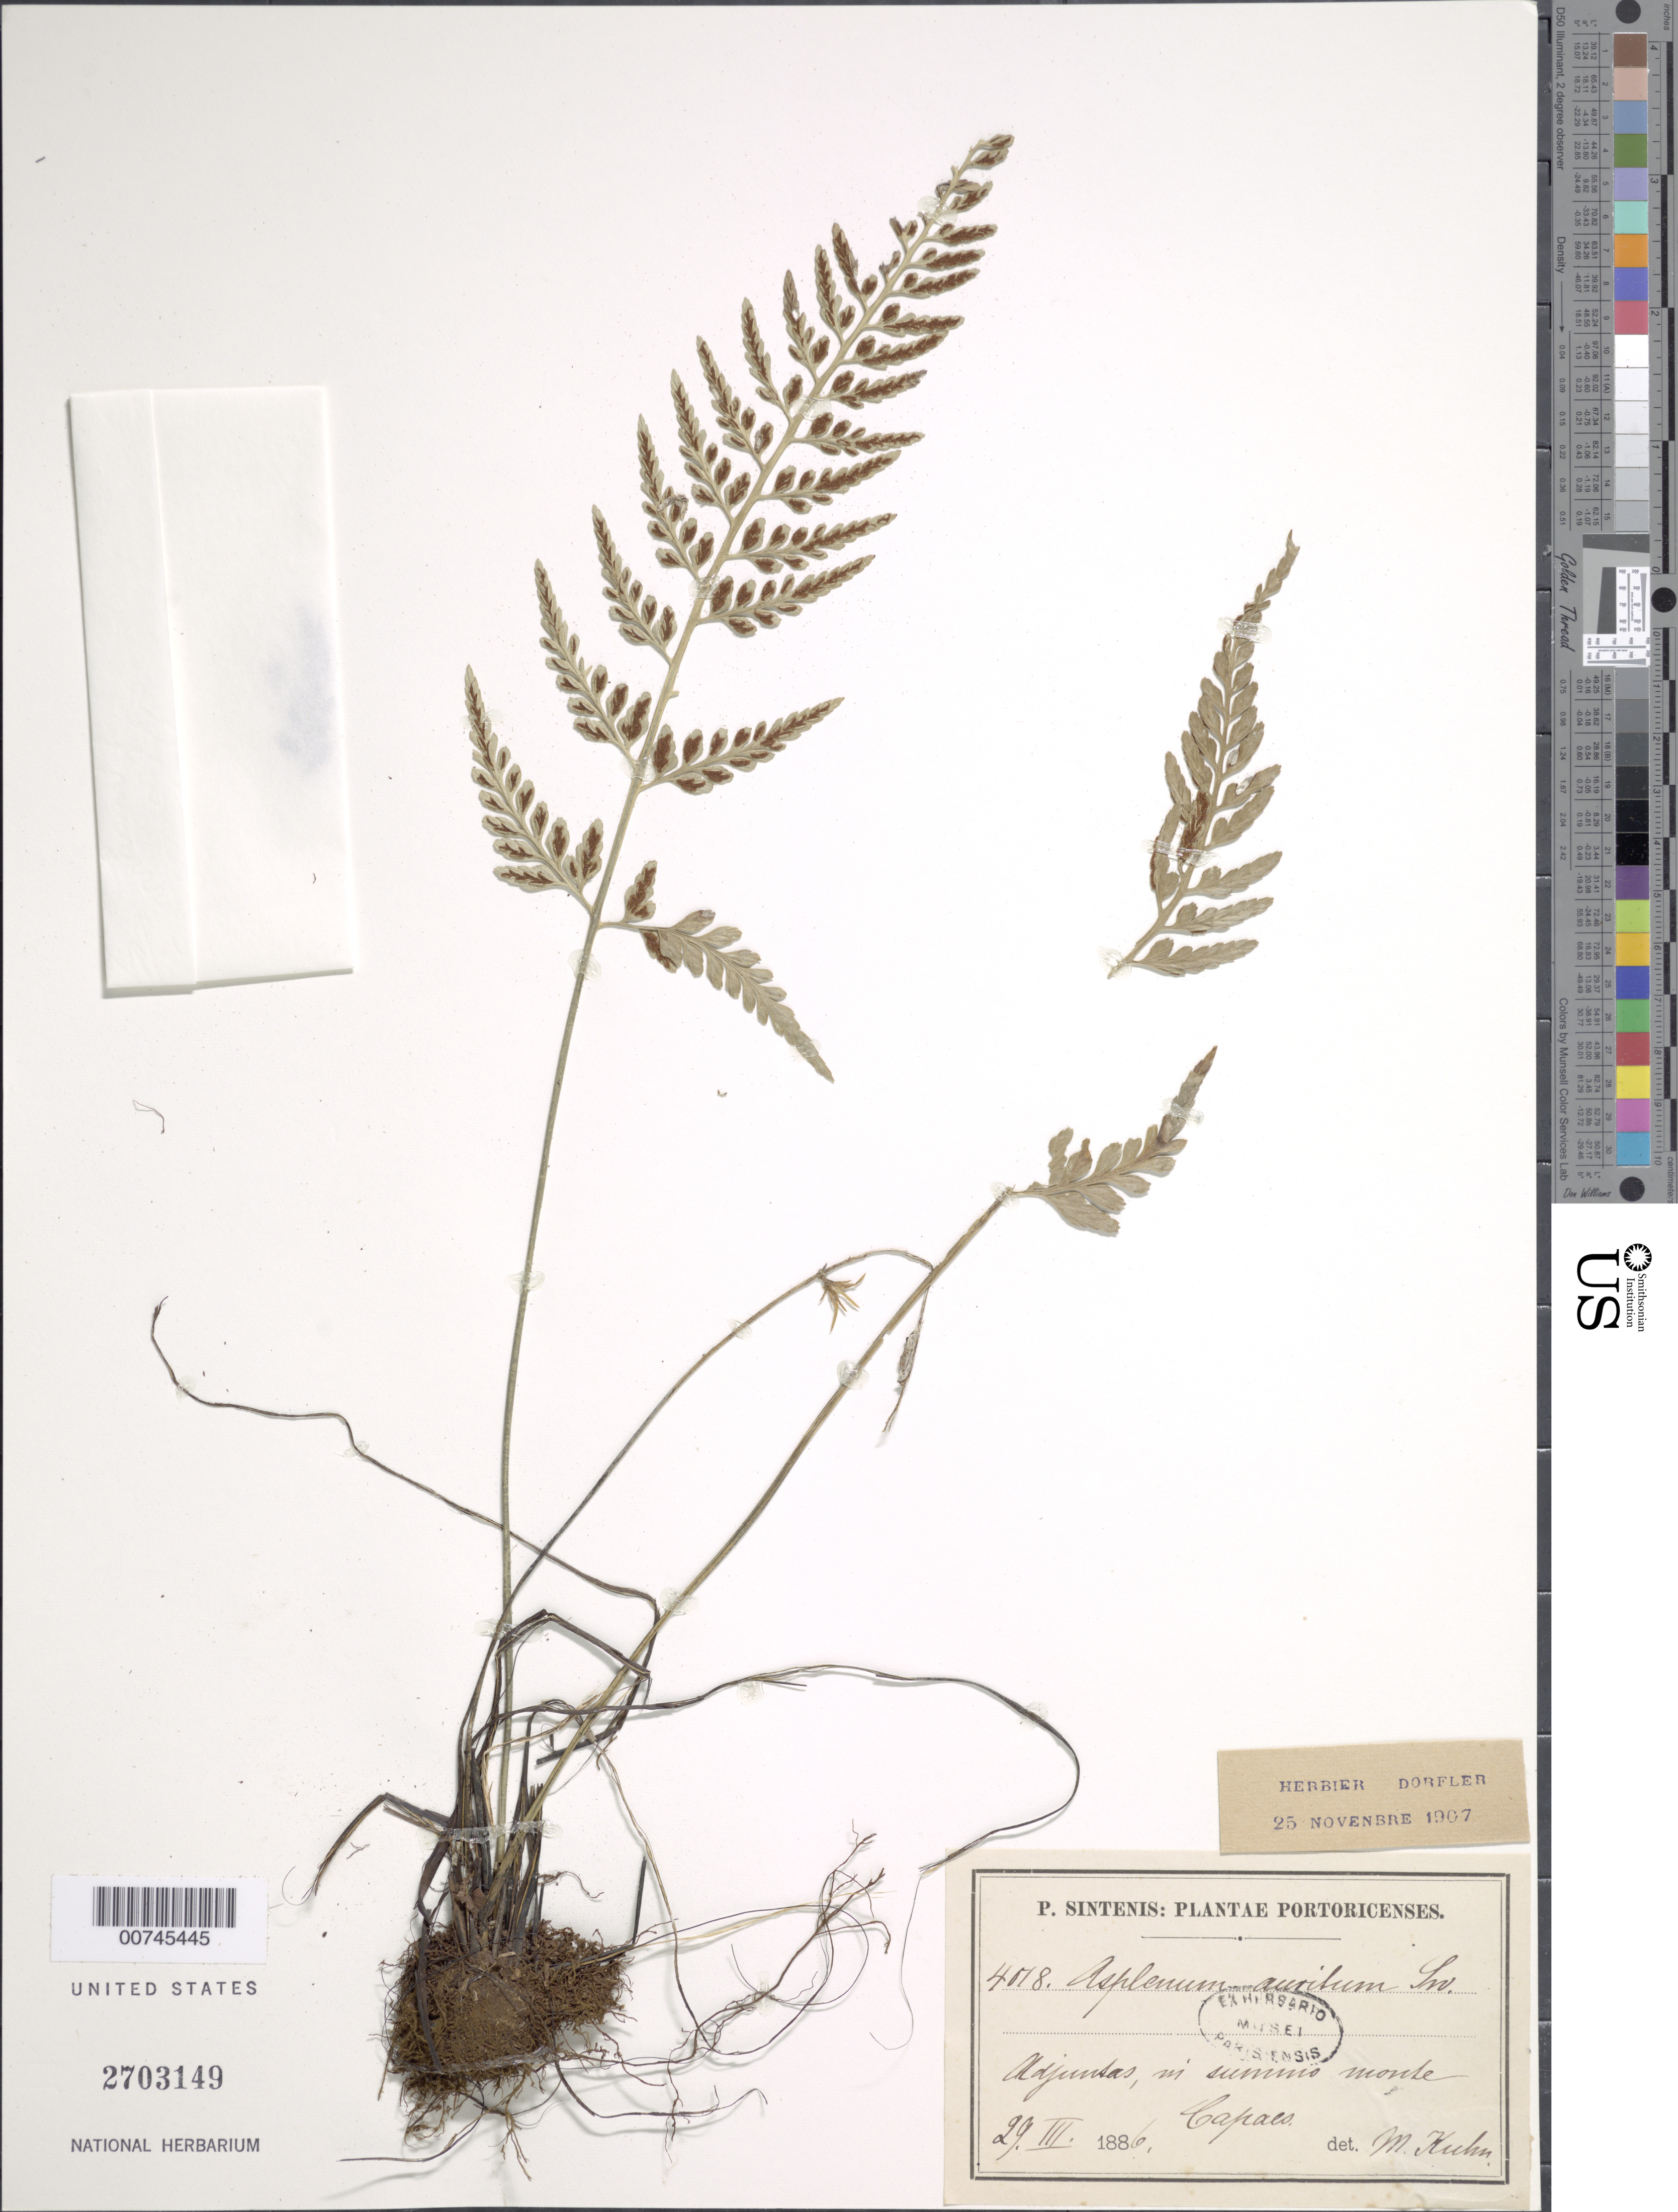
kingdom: Plantae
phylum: Tracheophyta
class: Polypodiopsida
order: Polypodiales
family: Aspleniaceae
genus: Asplenium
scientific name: Asplenium auritum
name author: Sw.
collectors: P. Sintenis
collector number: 4018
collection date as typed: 29 Mar 1886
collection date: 1886-03-29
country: Puerto Rico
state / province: Adjuntas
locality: Adjuntas, in summio monte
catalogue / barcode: US 2703149